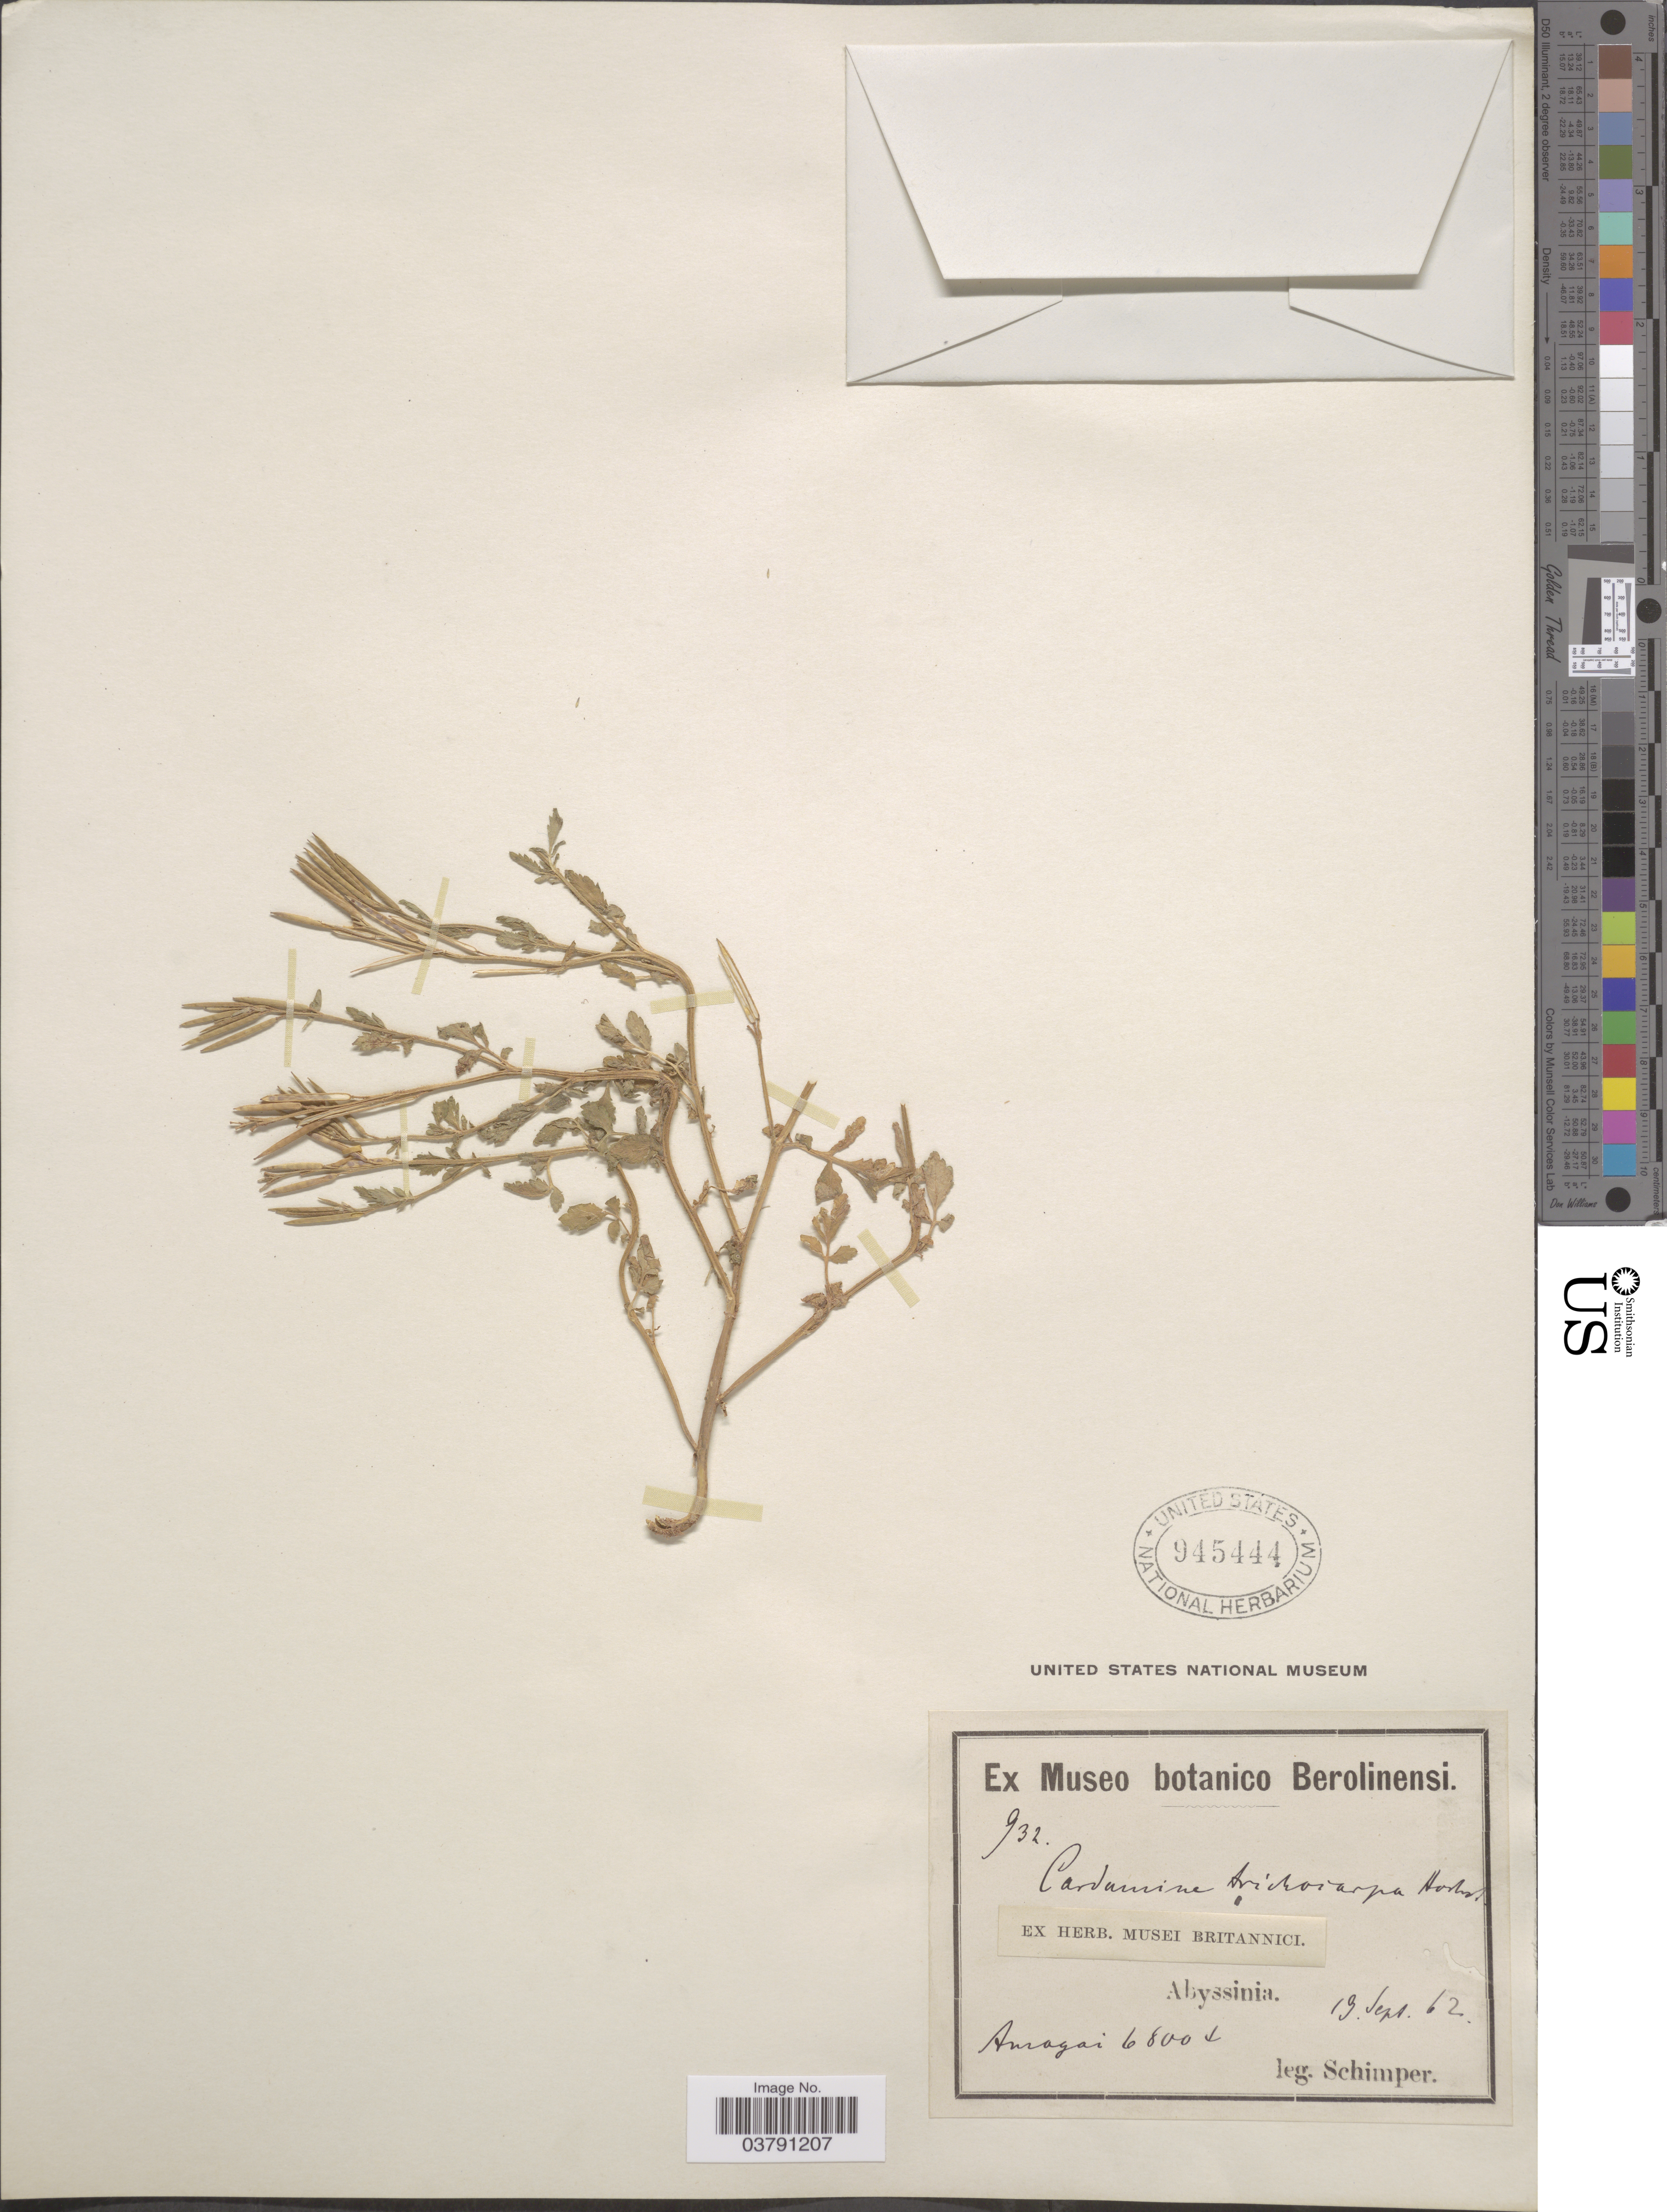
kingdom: Plantae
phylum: Tracheophyta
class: Magnoliopsida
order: Brassicales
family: Brassicaceae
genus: Cardamine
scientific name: Cardamine trichocarpa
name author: Hochst. & A. Rich.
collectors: -. Schimper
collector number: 932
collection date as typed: Transcribed d/m/y: 19/9/62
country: Ethiopia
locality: Abyssinia. Amogai [unsure placement].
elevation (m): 2073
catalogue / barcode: US 945444